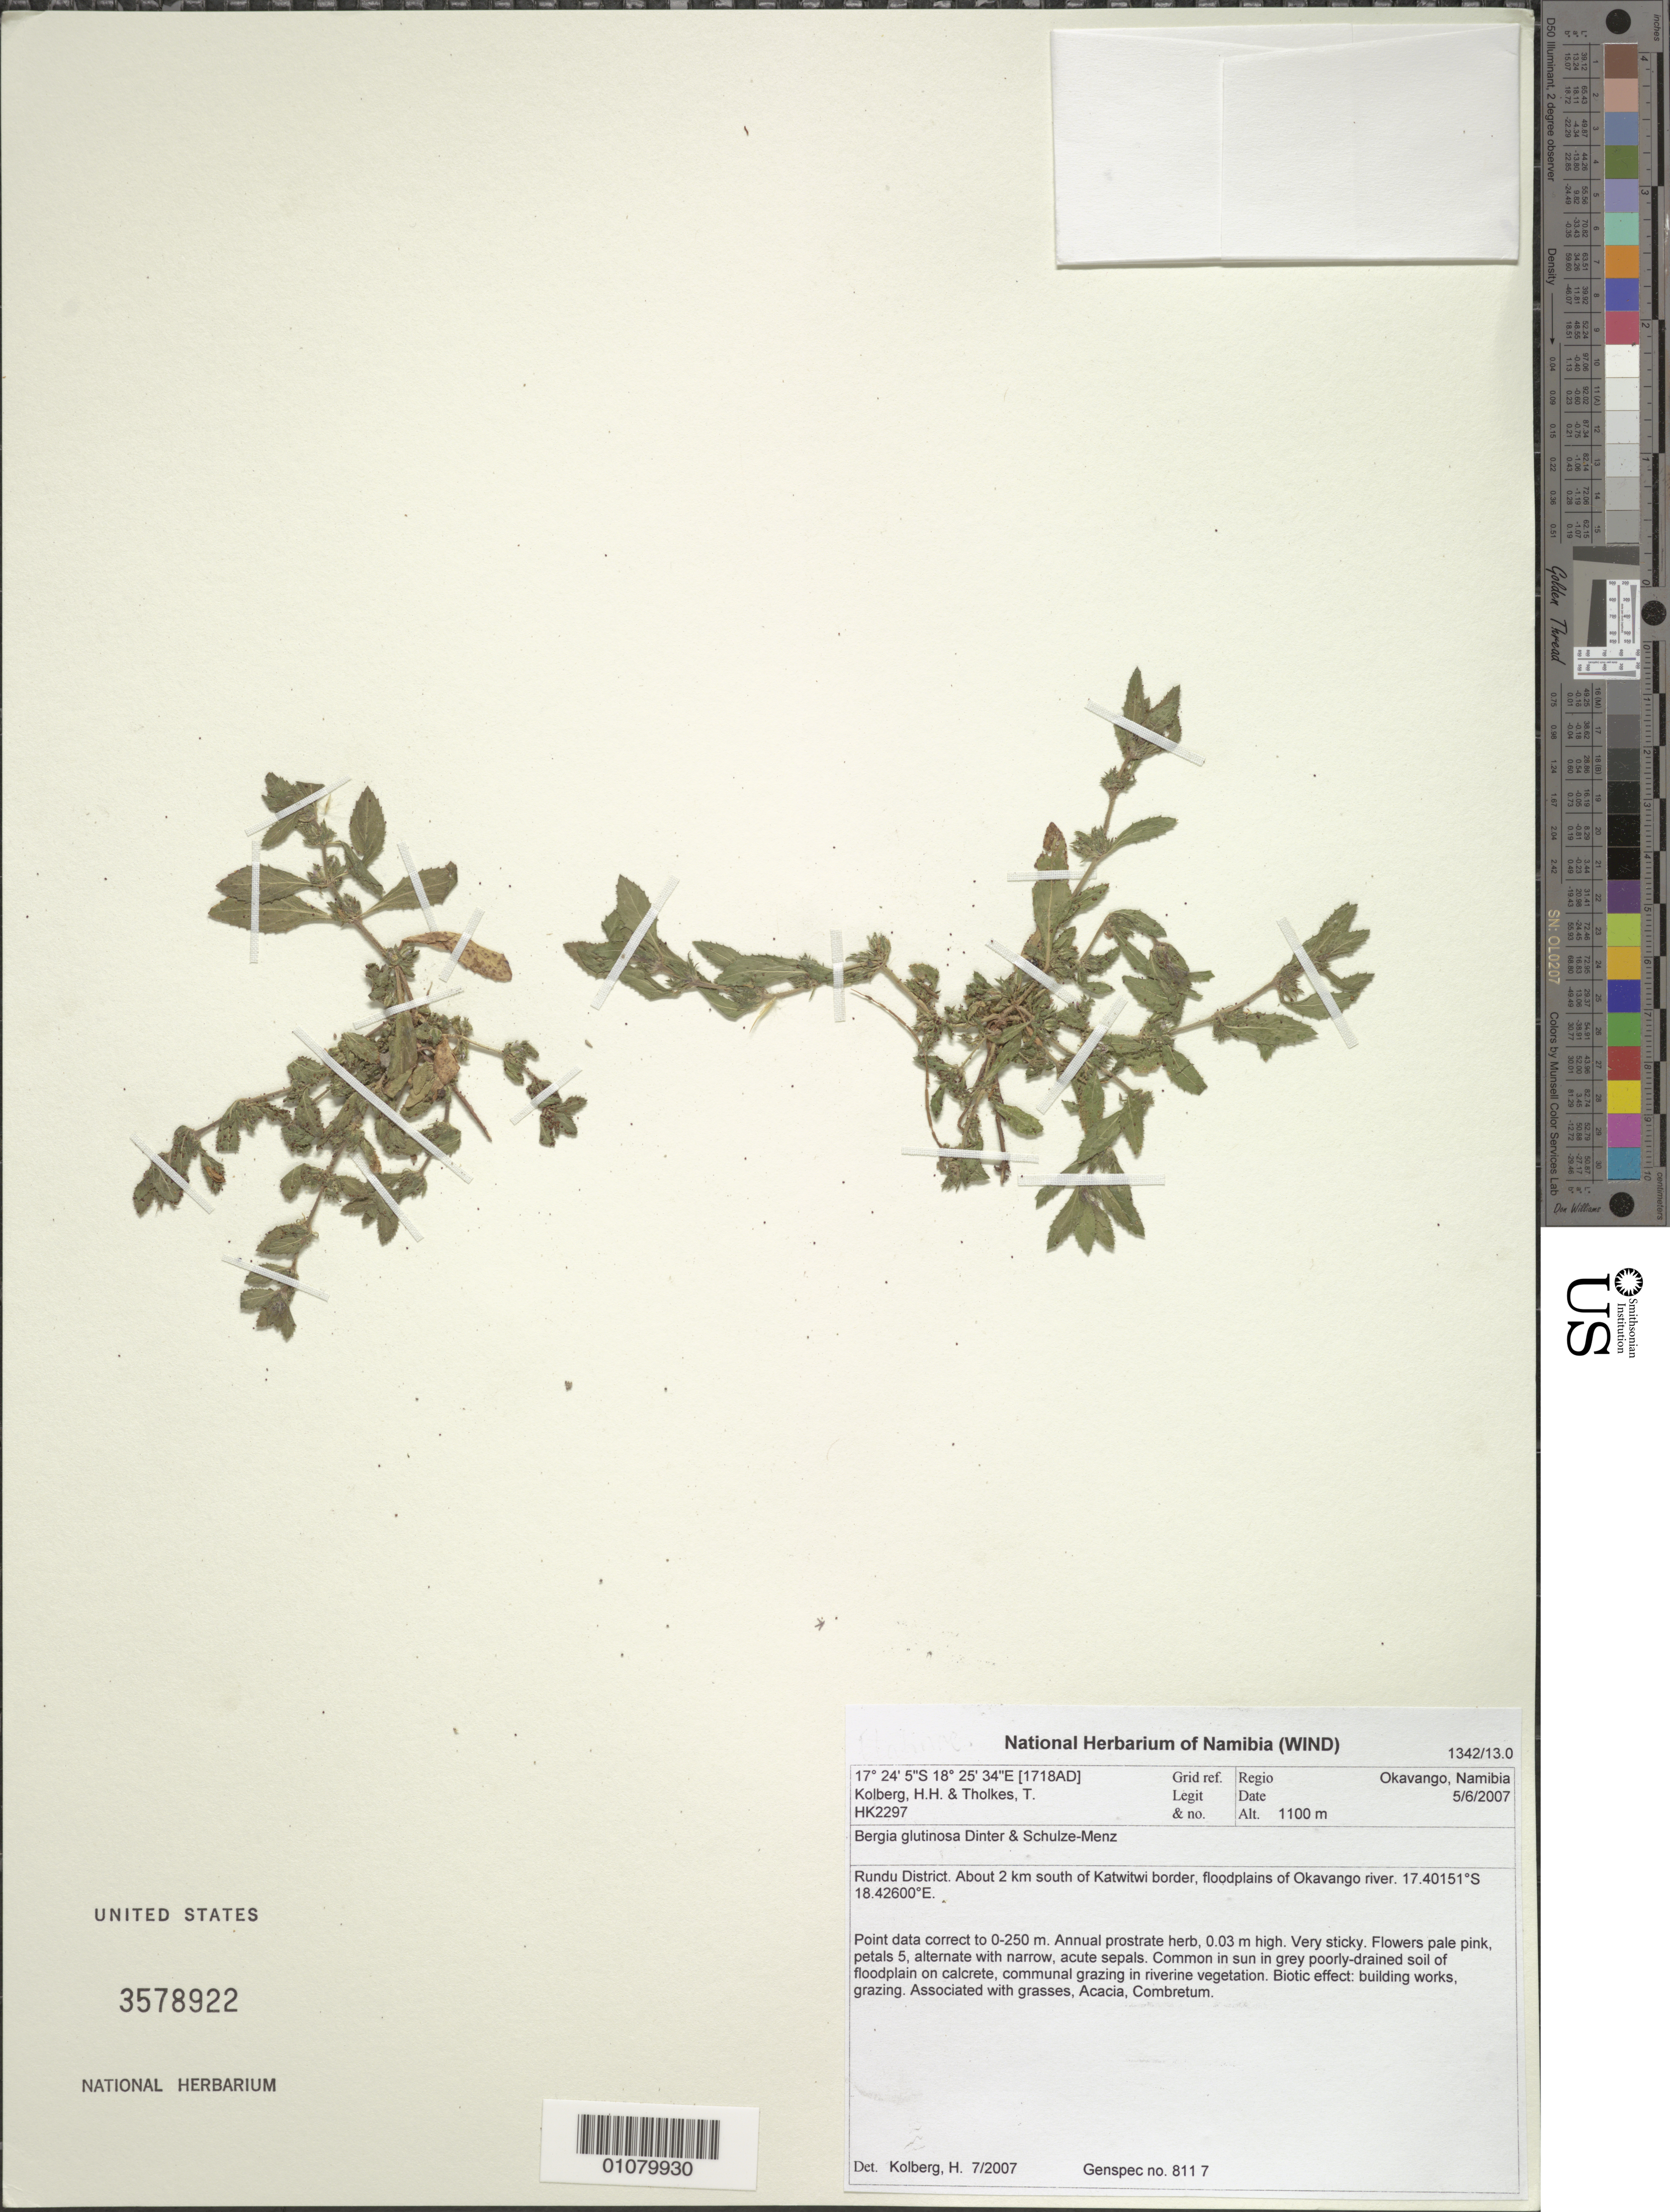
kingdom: Plantae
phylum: Tracheophyta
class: Magnoliopsida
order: Malpighiales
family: Elatinaceae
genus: Bergia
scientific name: Bergia glutinosa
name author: Dinter & Schulze-Menz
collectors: H. H. Kolberg & T. Tholkes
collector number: HK 2297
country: Namibia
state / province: Kavango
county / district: Rundu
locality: S of Katwitwi borderk, floodplains of Okavango River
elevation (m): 1100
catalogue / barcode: US 3578922